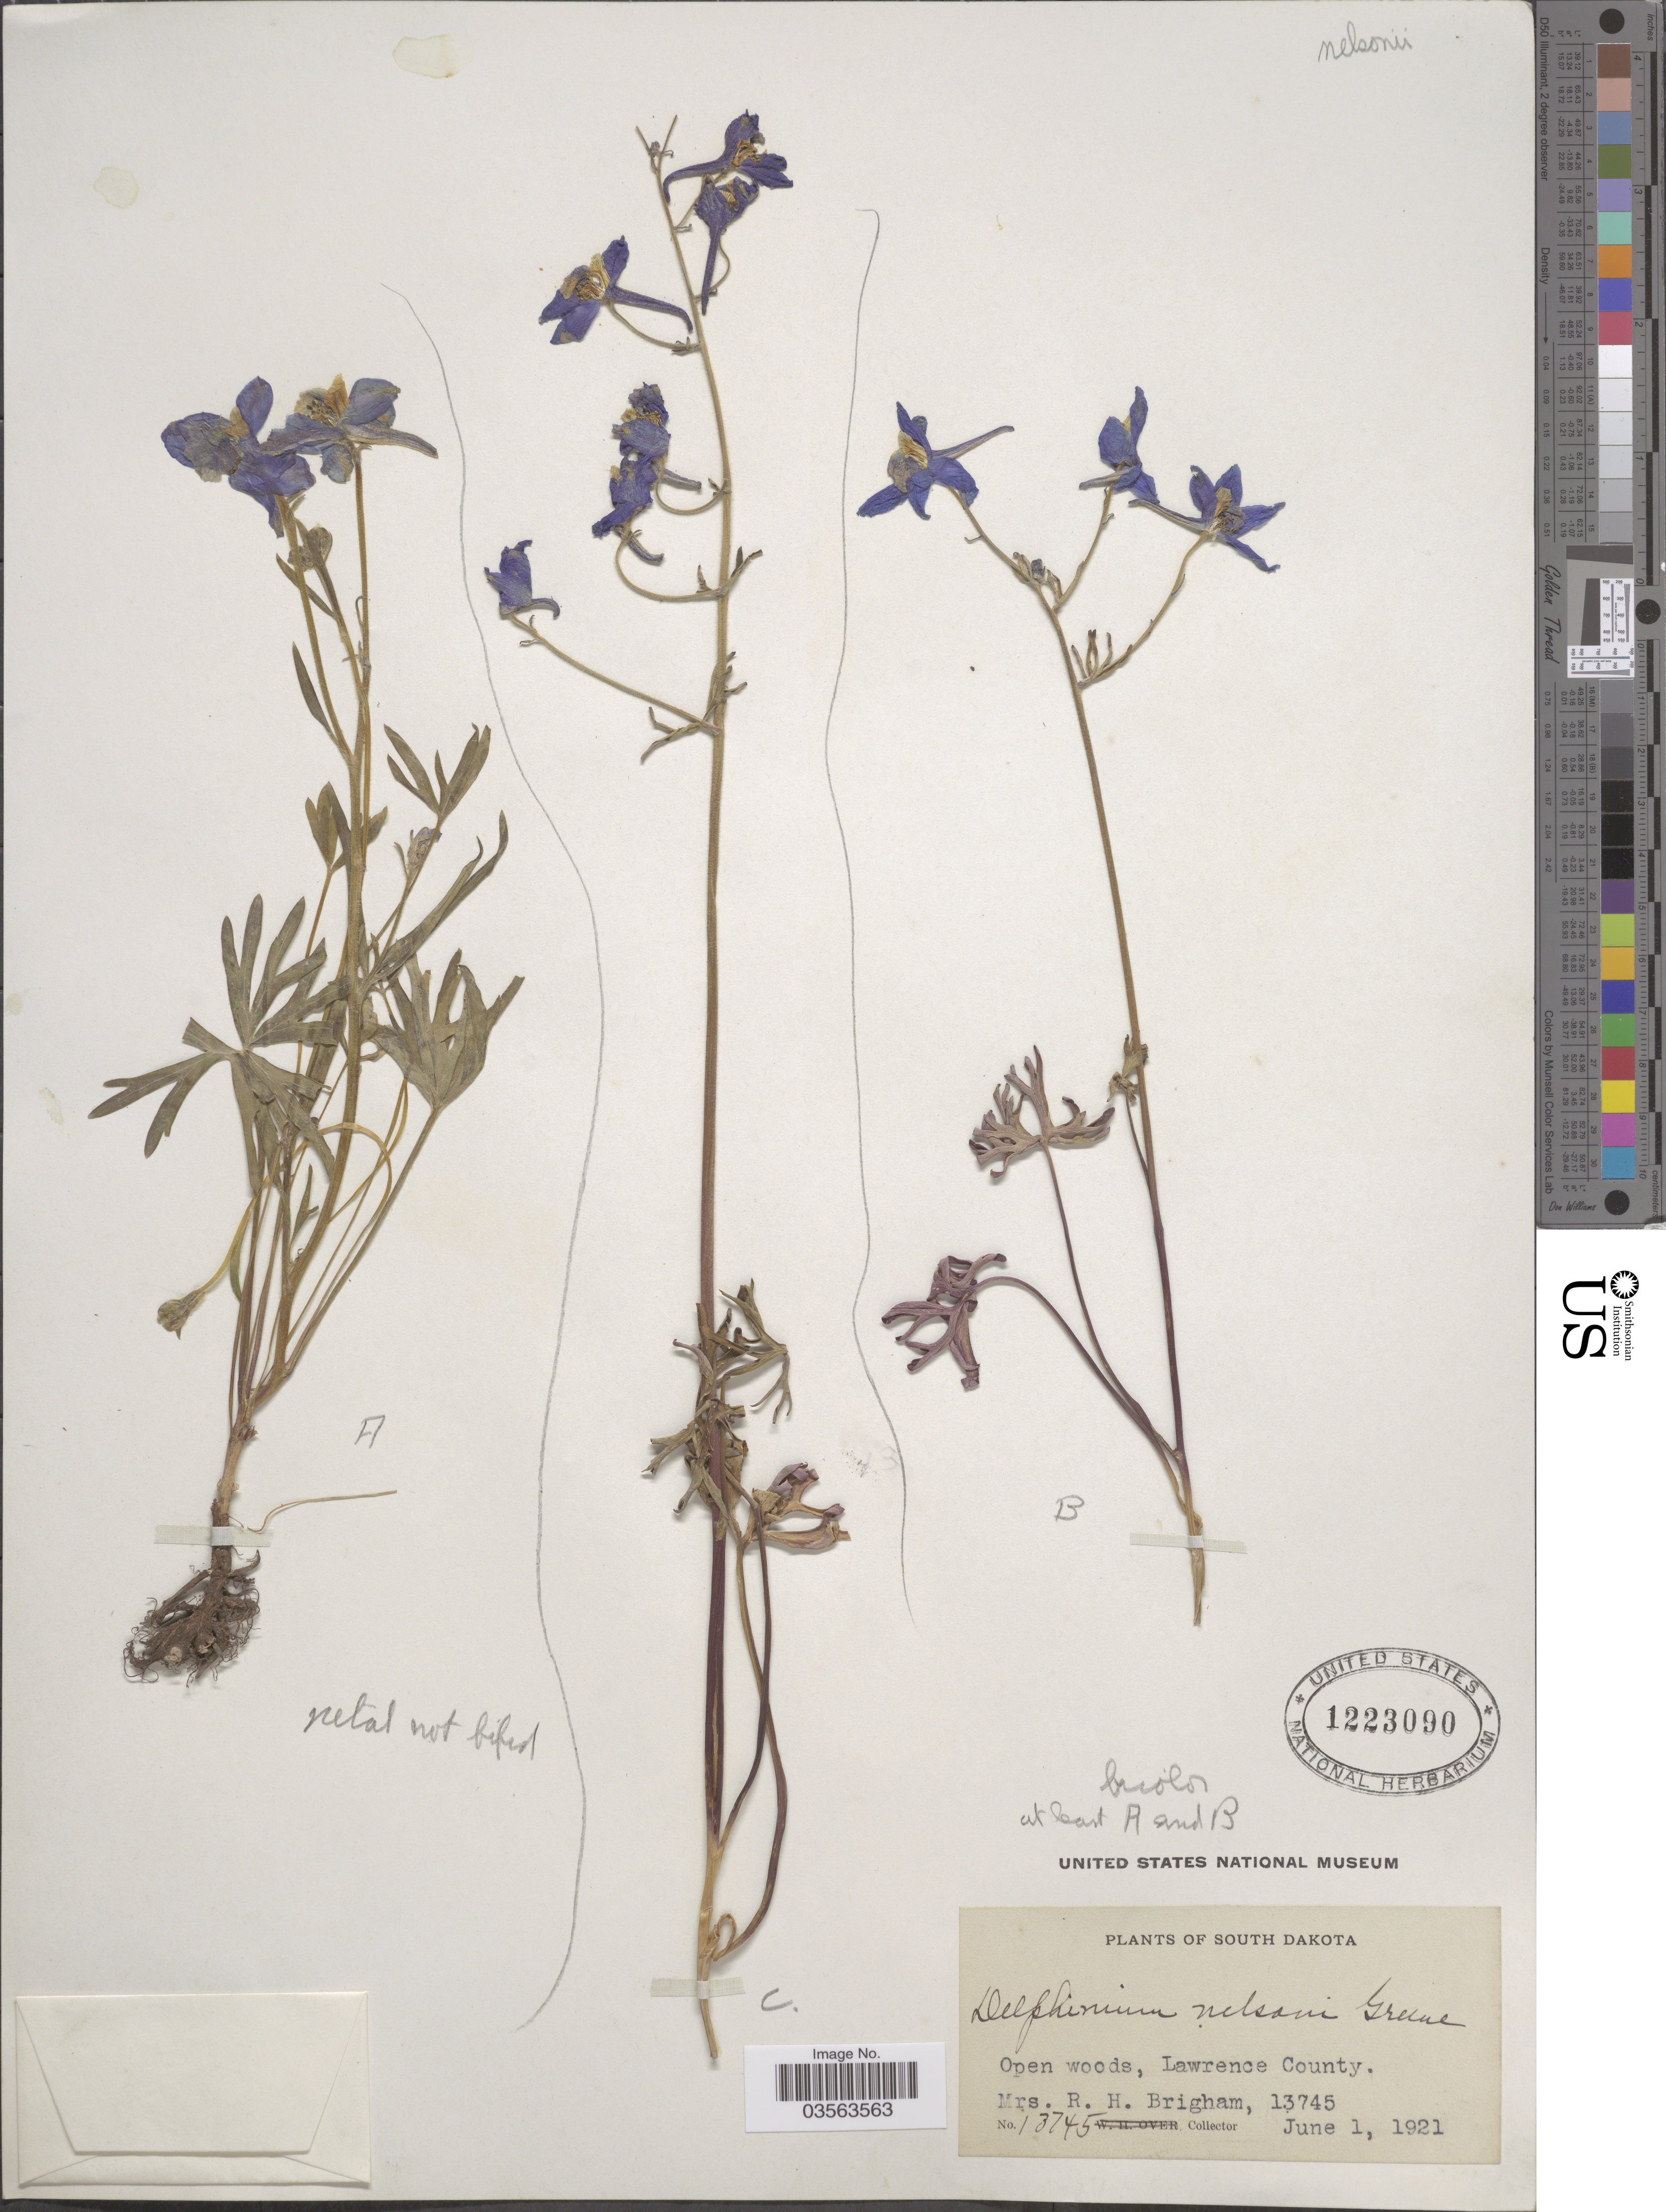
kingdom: Plantae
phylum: Tracheophyta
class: Magnoliopsida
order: Ranunculales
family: Ranunculaceae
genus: Delphinium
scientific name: Delphinium nelsonii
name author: Greene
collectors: R. Brigham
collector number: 13745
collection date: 1921-06-01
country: United States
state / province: South Dakota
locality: Open woods, Lawrence County.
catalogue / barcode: US 1223090